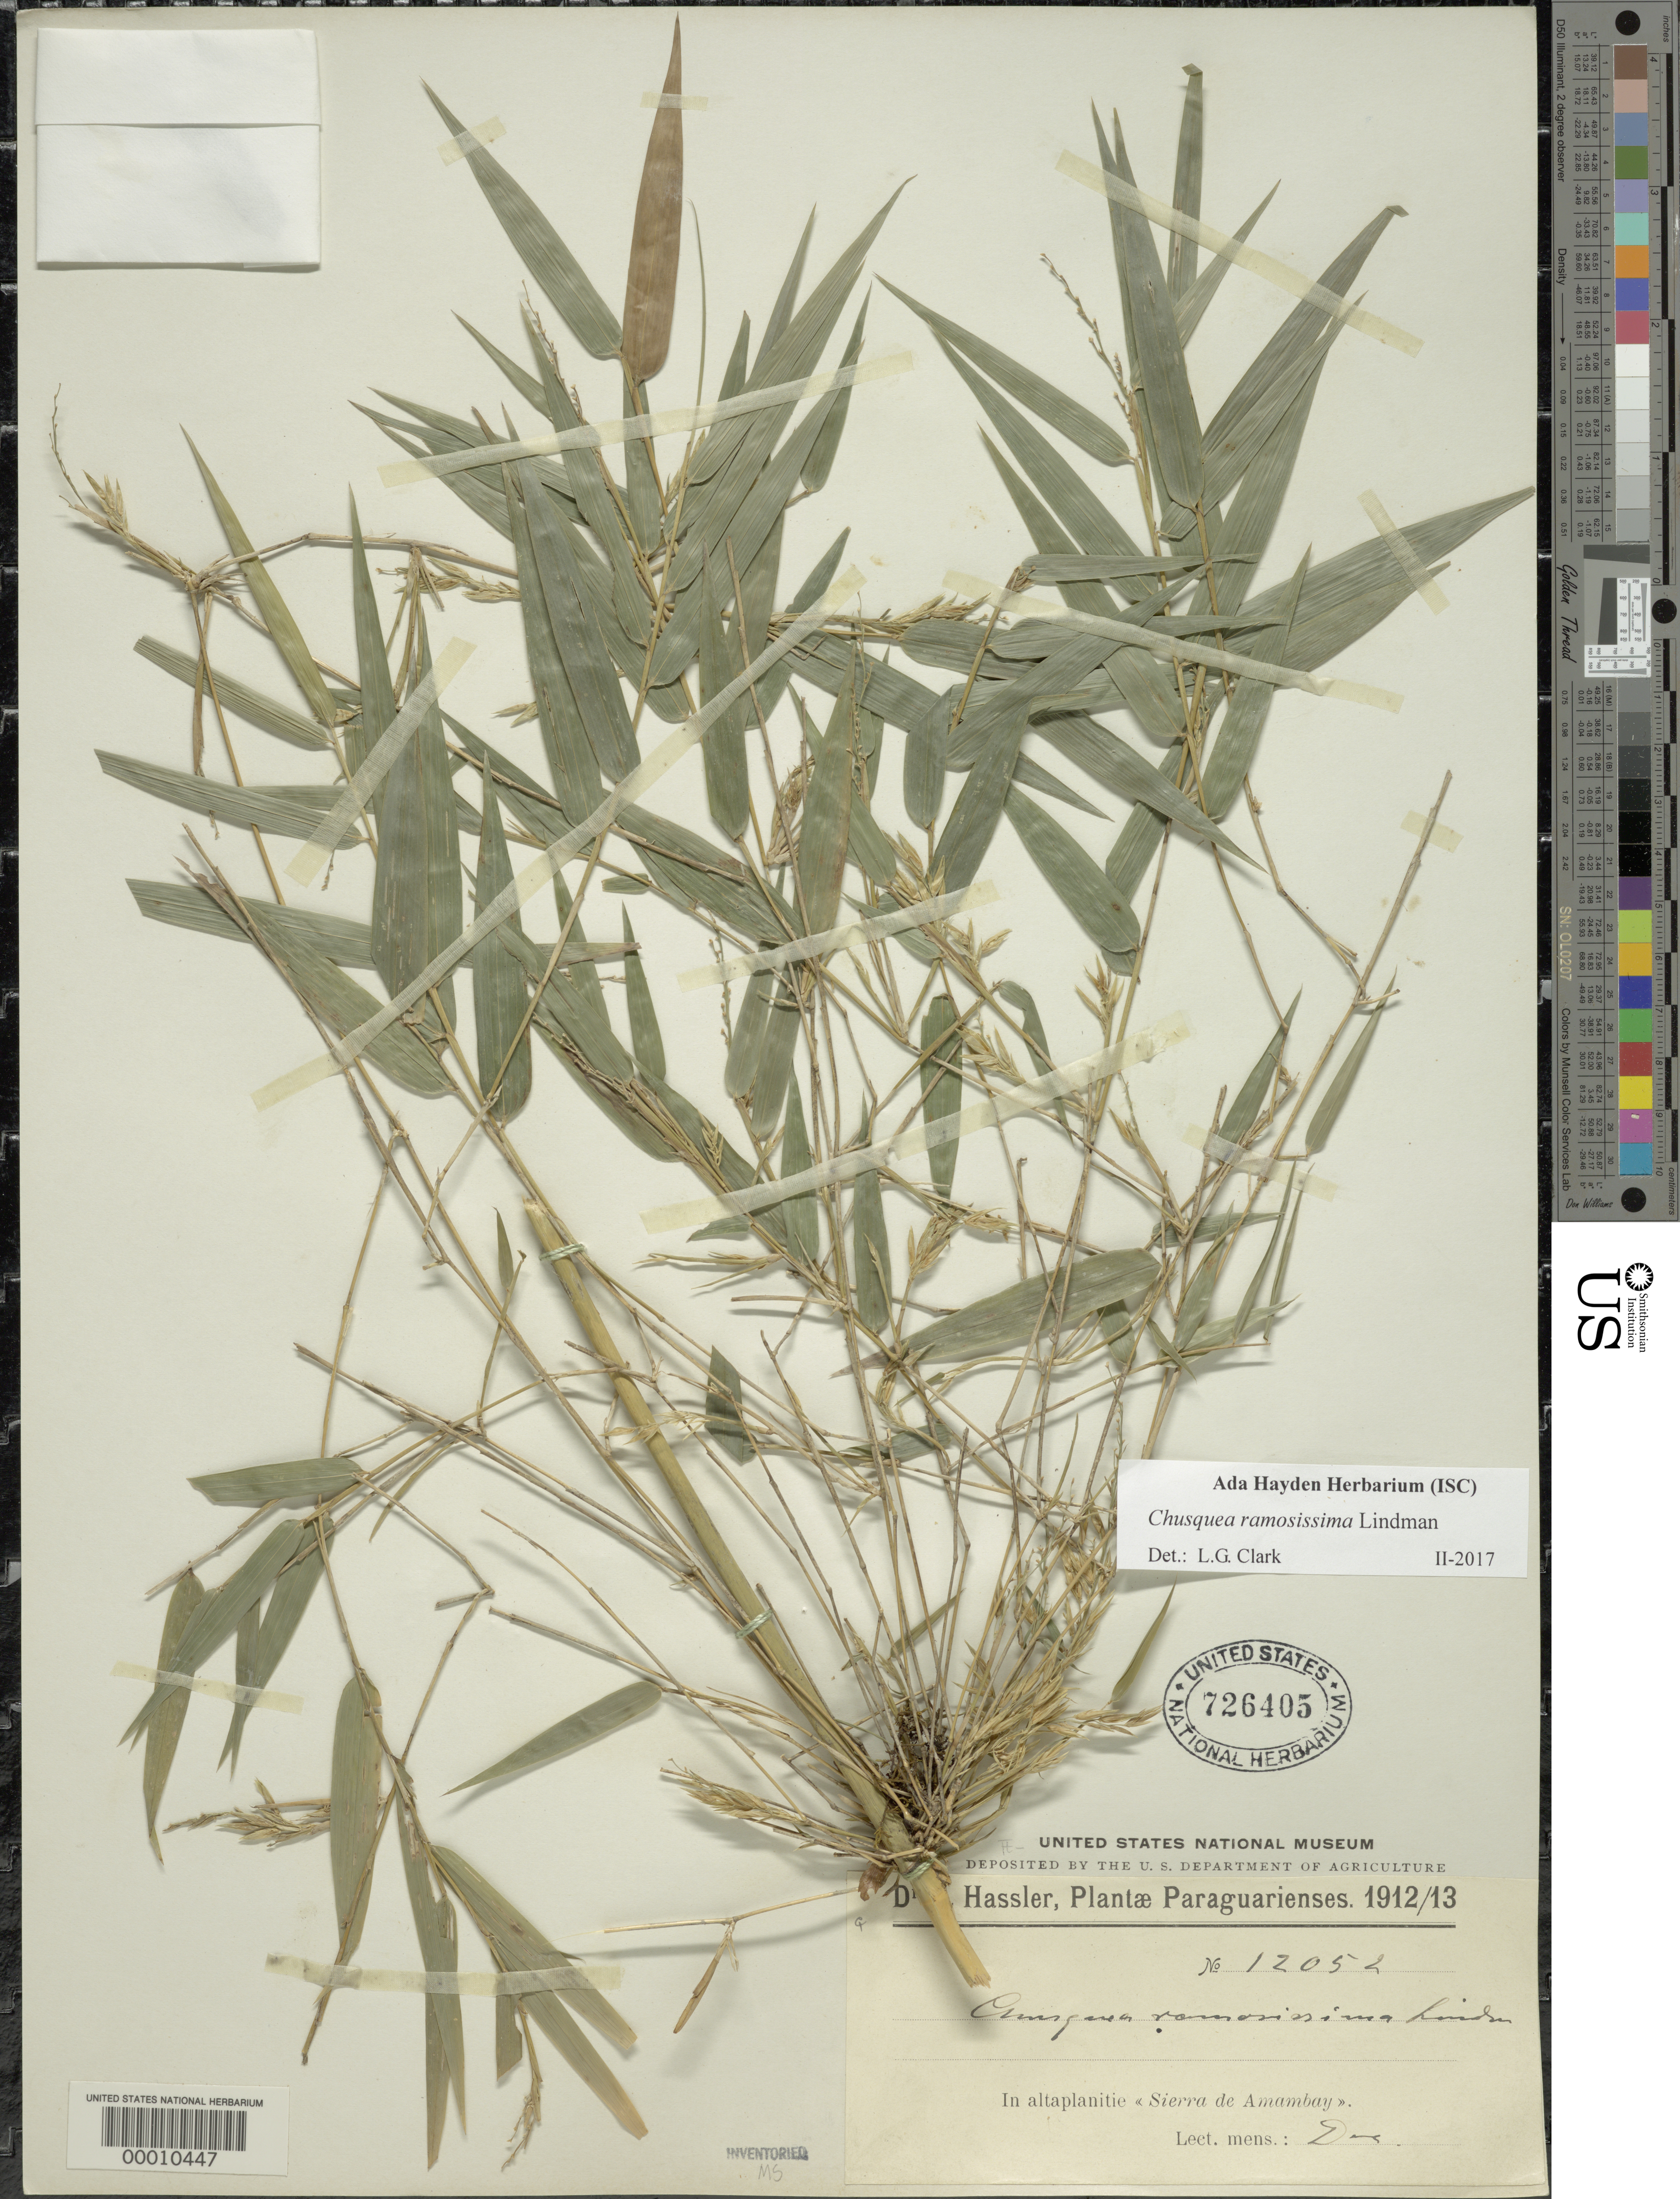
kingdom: Plantae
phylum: Tracheophyta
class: Liliopsida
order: Poales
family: Poaceae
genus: Chusquea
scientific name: Chusquea ramosissima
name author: Lindm.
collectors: E. Hassler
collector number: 12052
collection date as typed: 1912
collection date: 1912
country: Paraguay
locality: Sierra de amambay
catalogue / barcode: US 726405